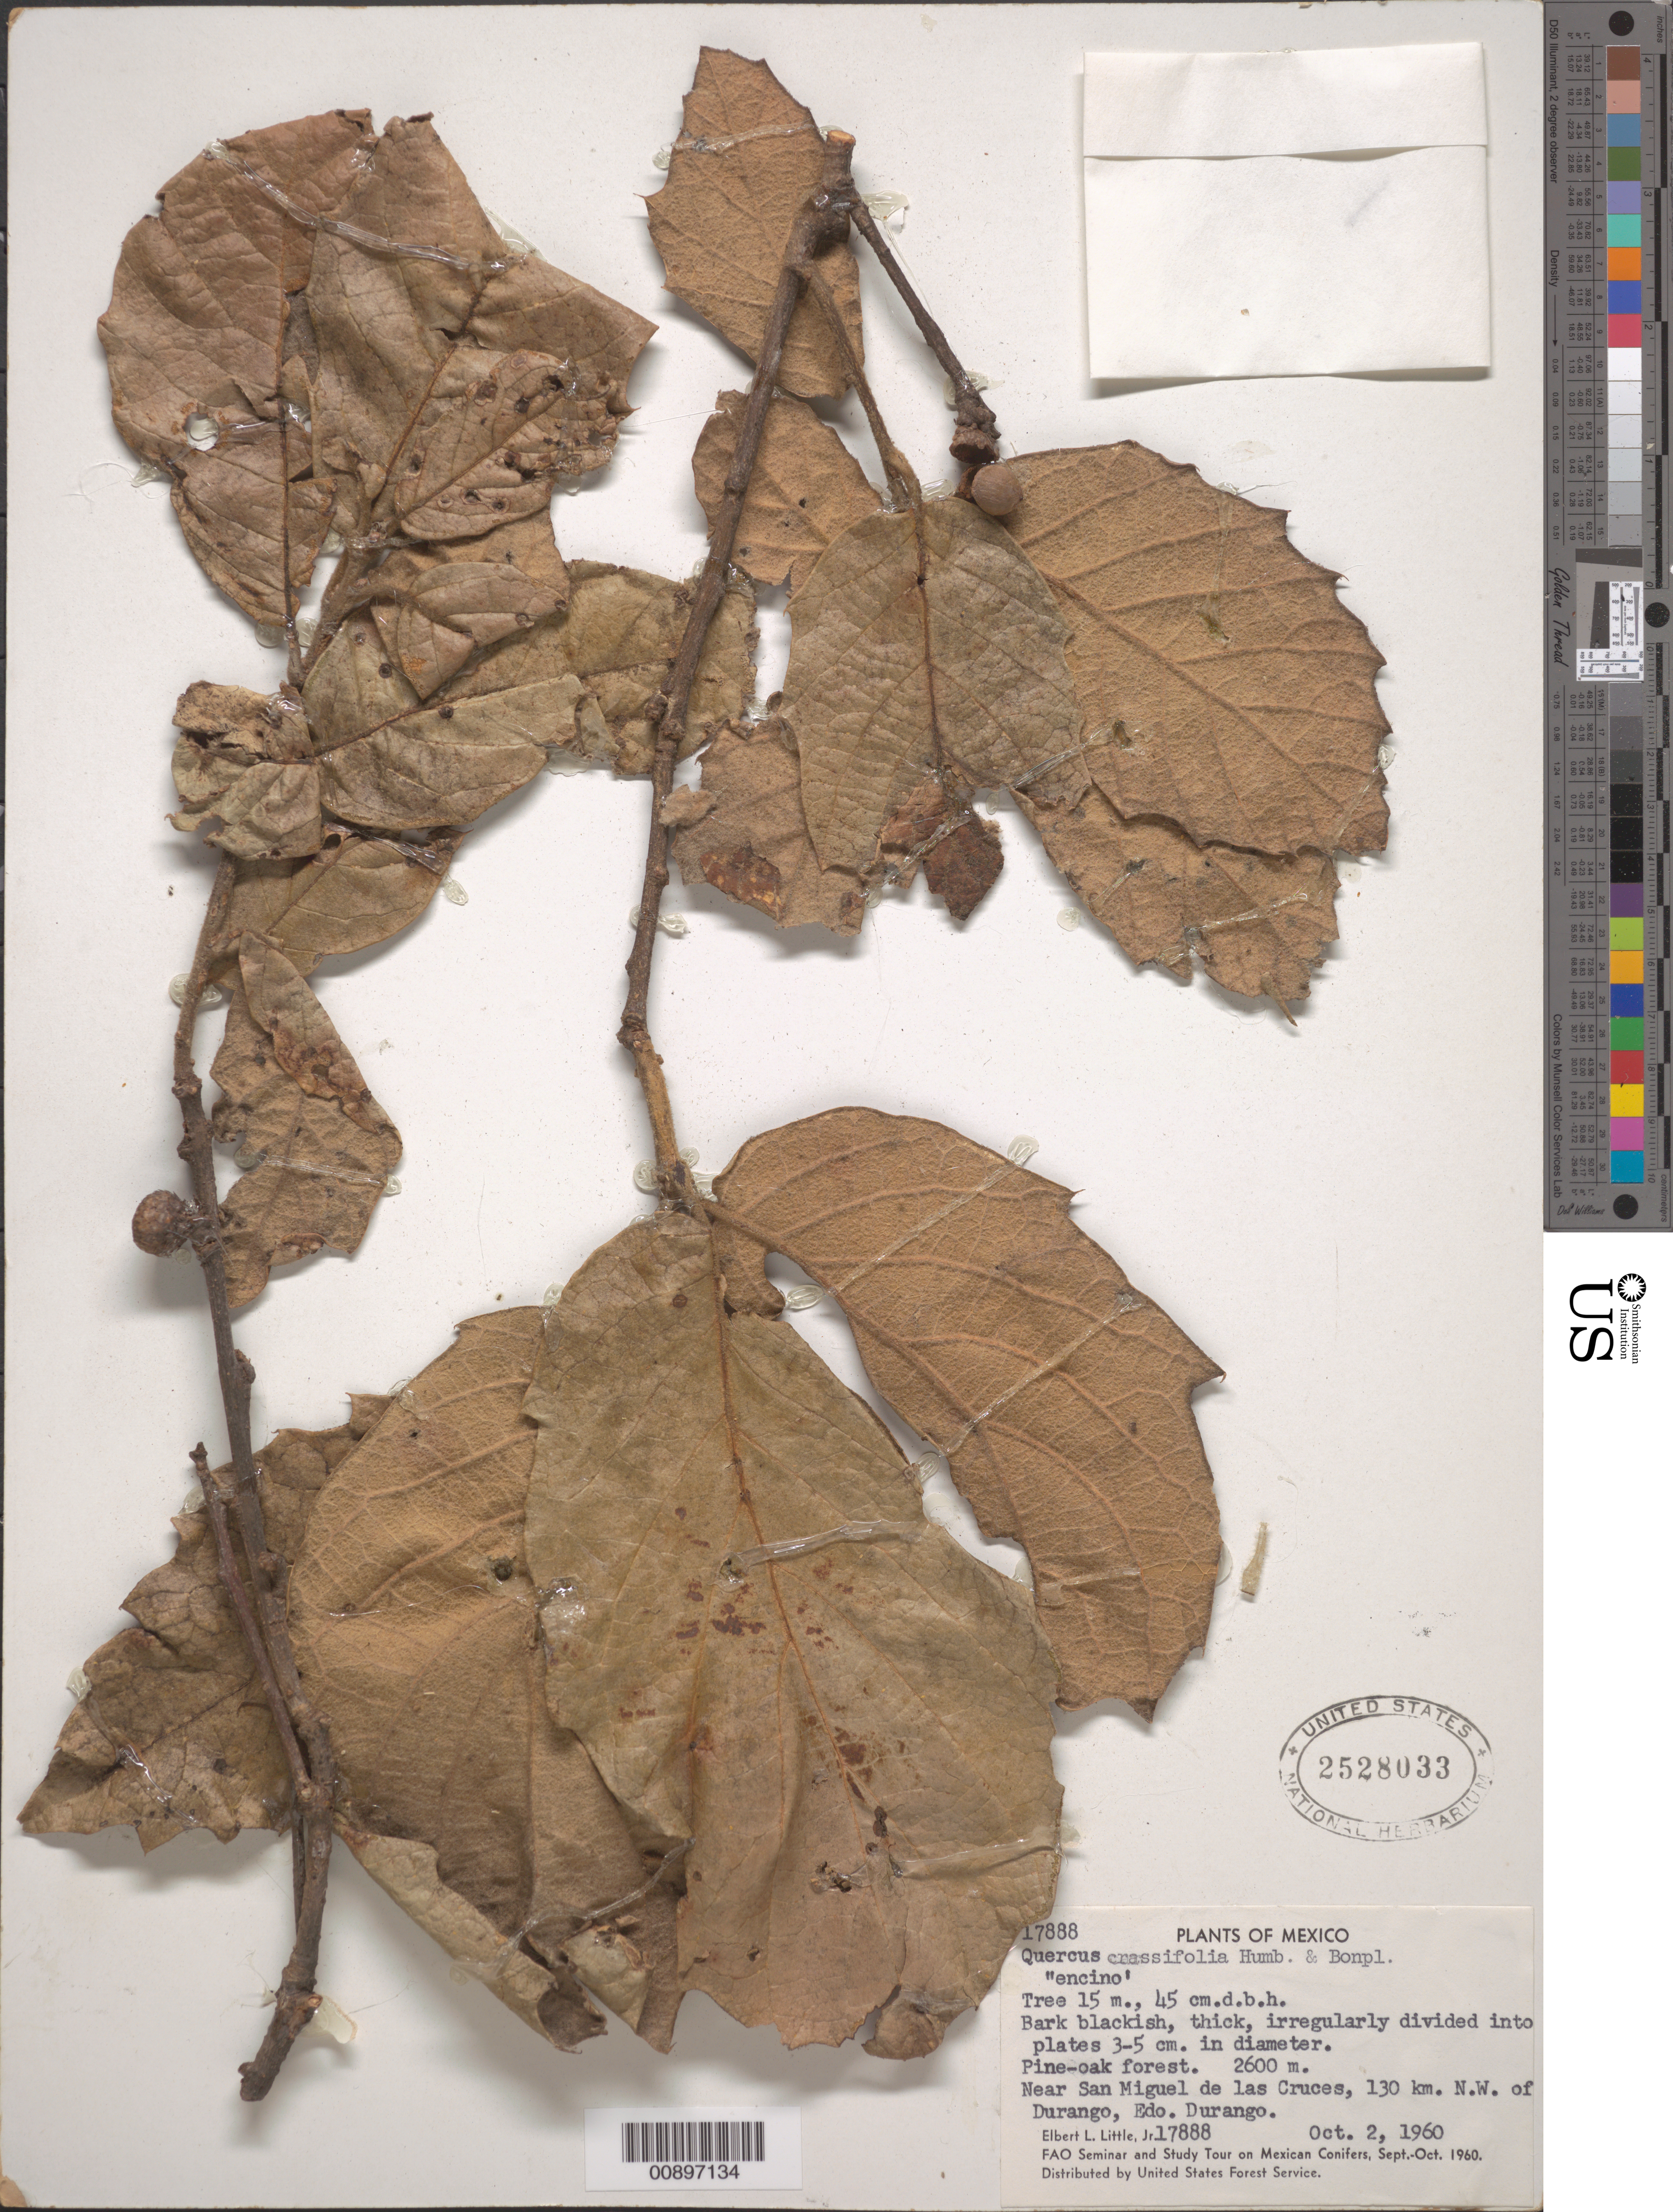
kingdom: Plantae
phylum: Tracheophyta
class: Magnoliopsida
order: Fagales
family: Fagaceae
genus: Quercus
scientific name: Quercus crassifolia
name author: Humb. & Bonpl.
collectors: E. L. Little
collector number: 17888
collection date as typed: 02 Oct 1960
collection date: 1960-10-02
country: Mexico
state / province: Durango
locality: Near San Miguel de las Cruces, 130 km NW of Durango, Edo. Durango.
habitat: Pine-oak forest.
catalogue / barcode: US 2528033